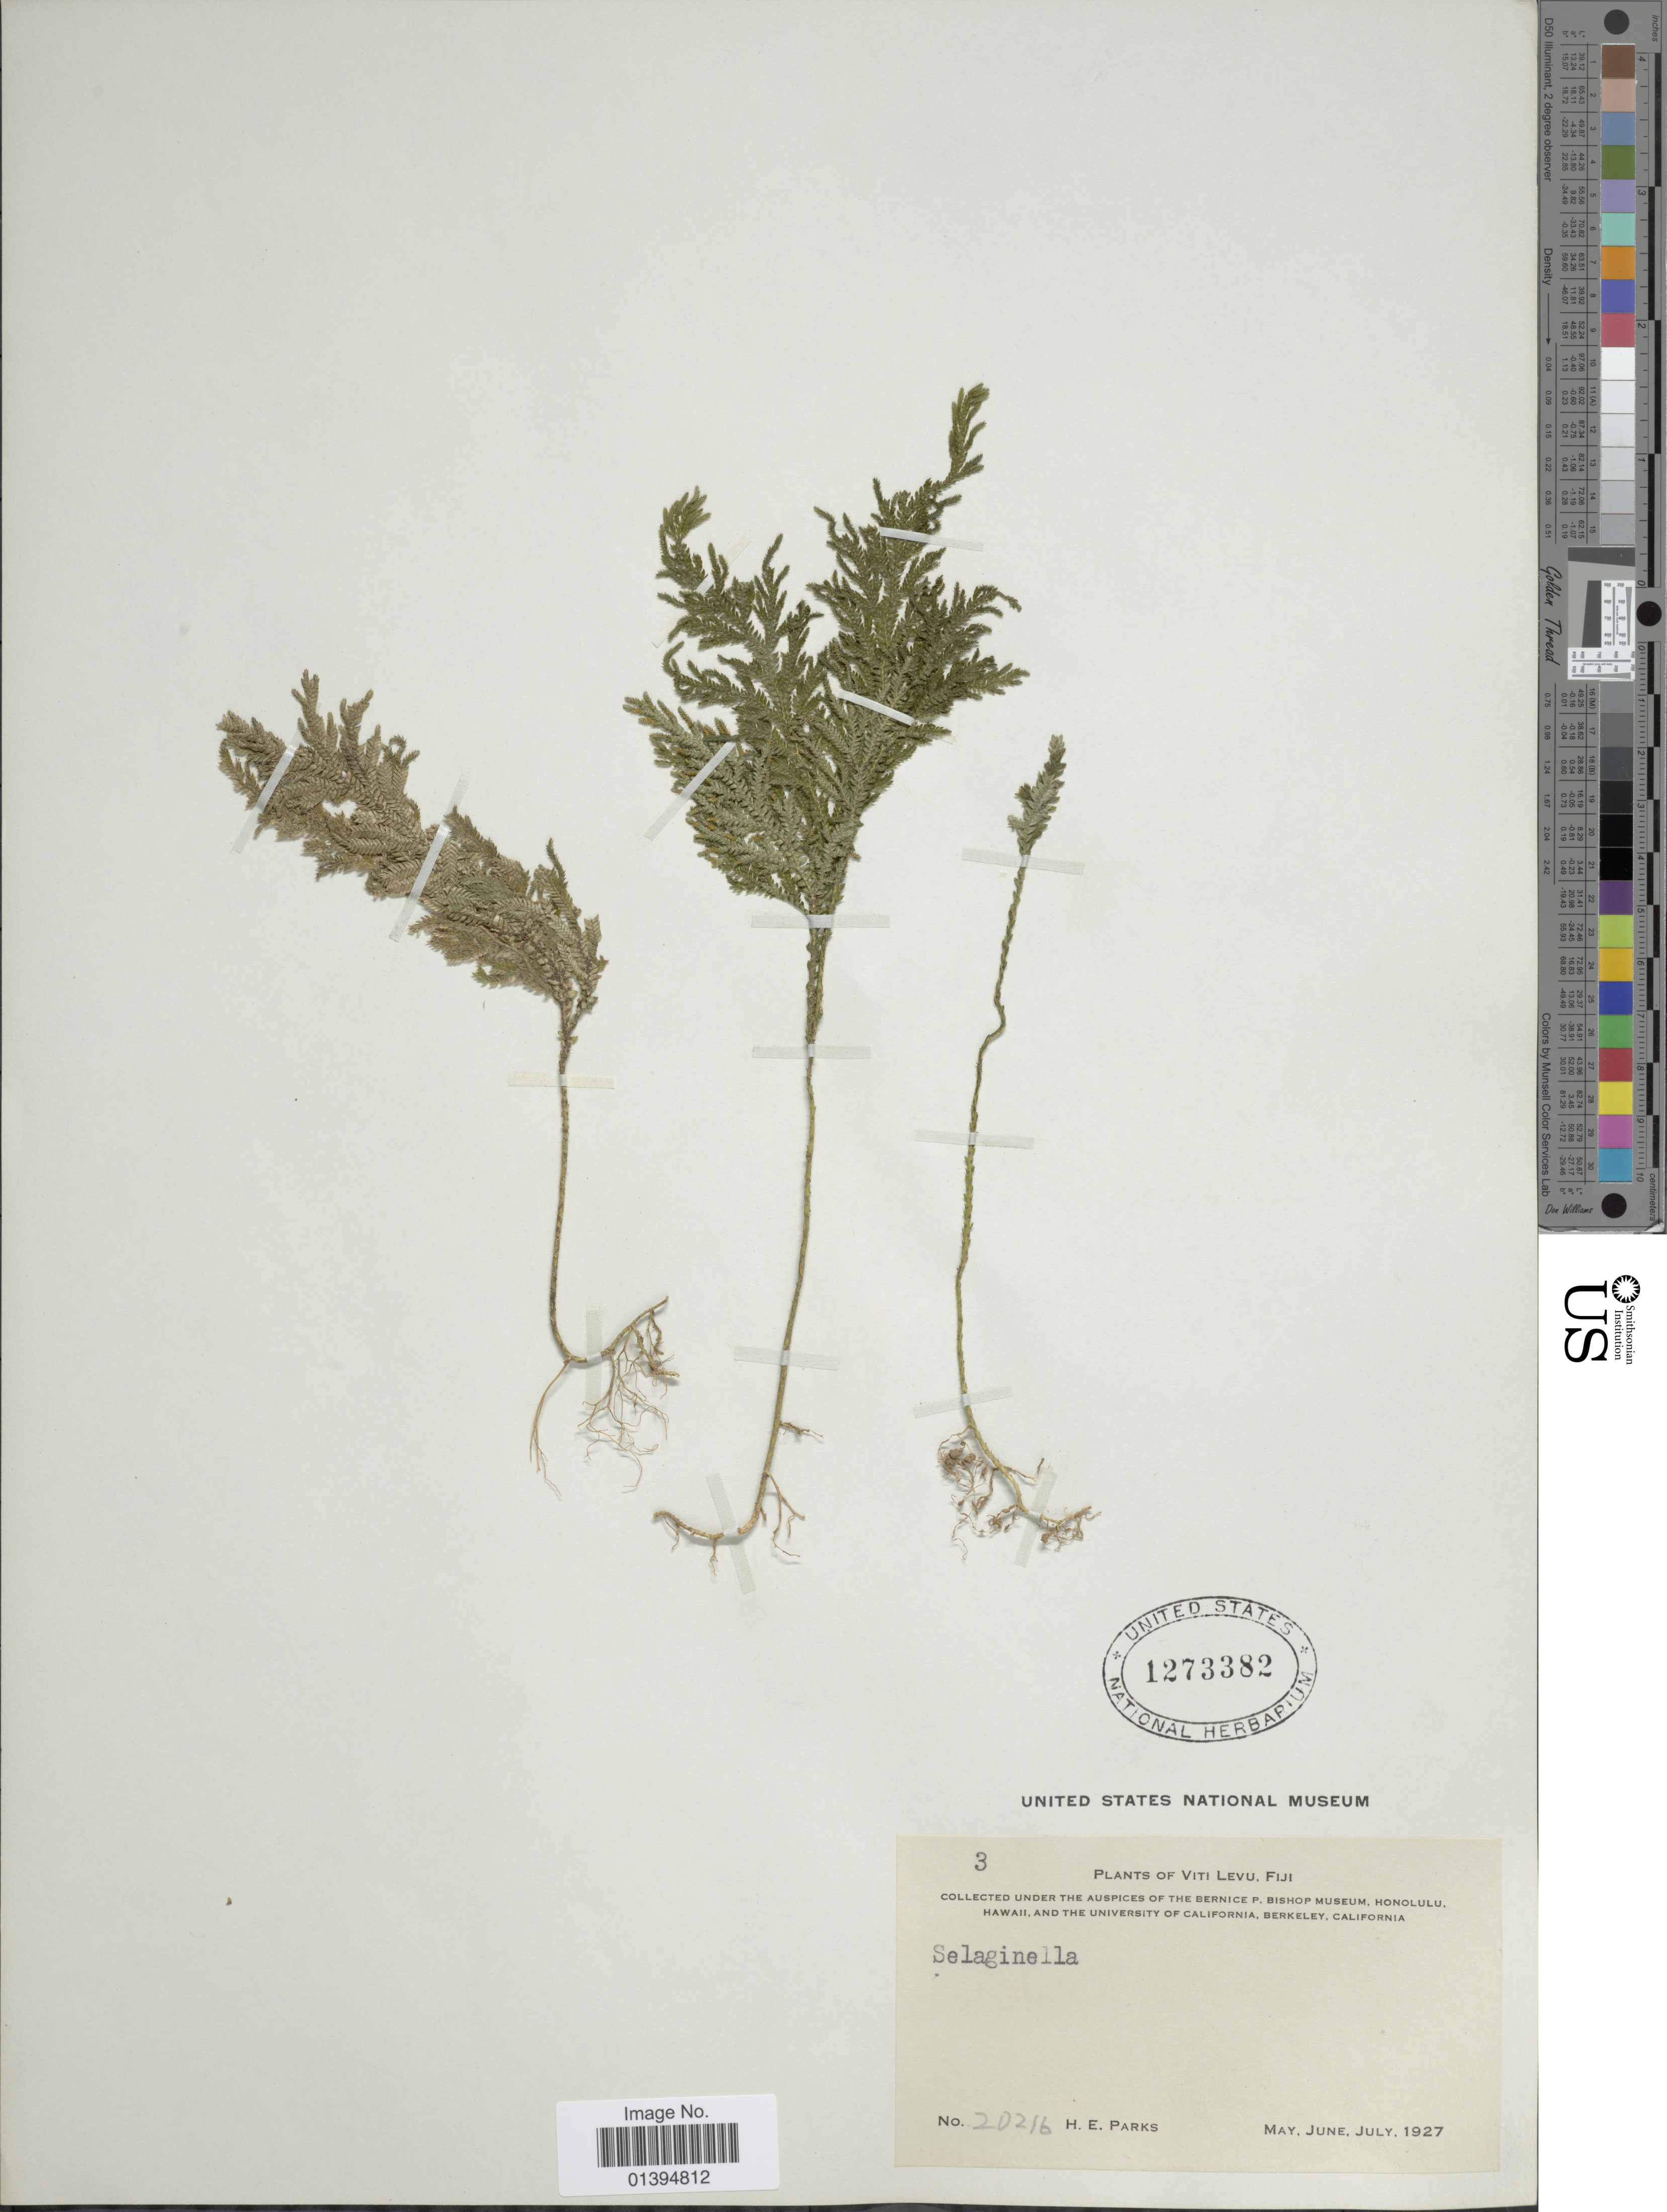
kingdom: Plantae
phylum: Tracheophyta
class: Lycopodiopsida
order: Selaginellales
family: Selaginellaceae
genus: Selaginella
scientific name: Selaginella sp.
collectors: H. E. Parks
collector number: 20216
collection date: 1927-05/1927-07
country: Fiji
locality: Viti Levu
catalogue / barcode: US 1273382